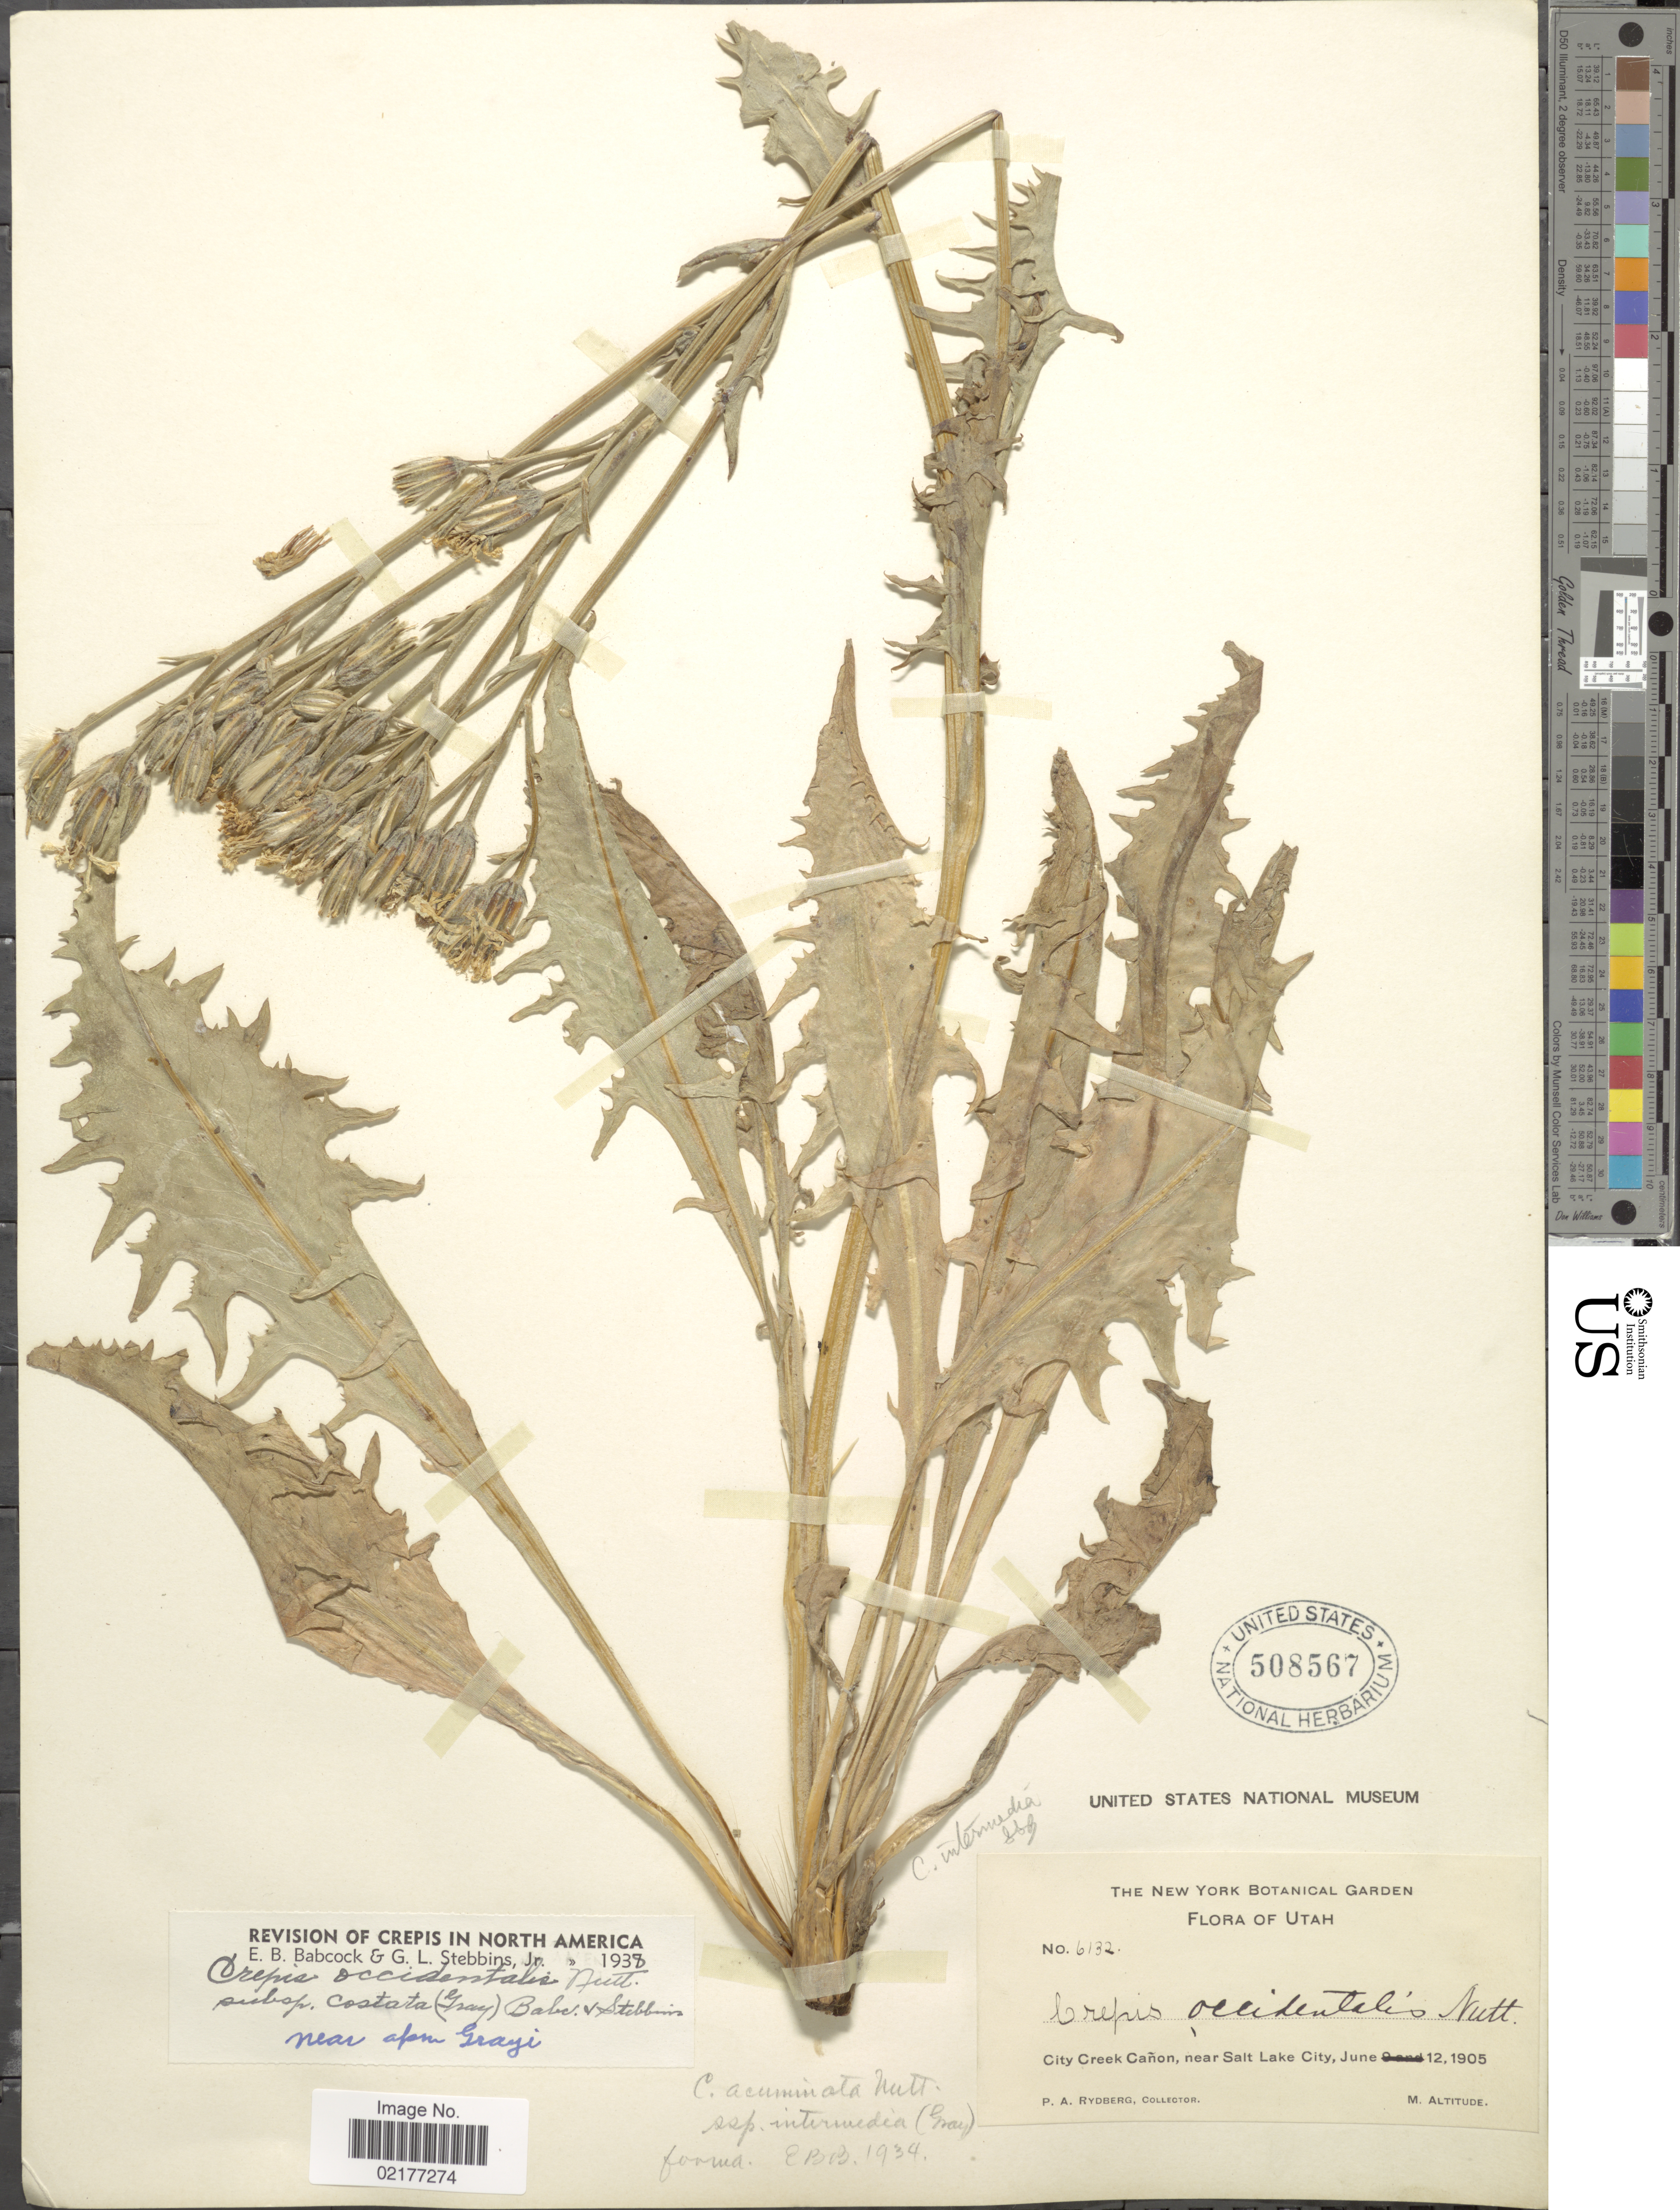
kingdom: Plantae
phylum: Tracheophyta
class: Magnoliopsida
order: Asterales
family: Asteraceae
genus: Crepis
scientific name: Crepis occidentalis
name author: Nutt.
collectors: P. A. Rydberg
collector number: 6132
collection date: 1905-06-12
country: United States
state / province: Utah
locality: City Creek Canon, near Salt Lake City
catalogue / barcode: US 508567